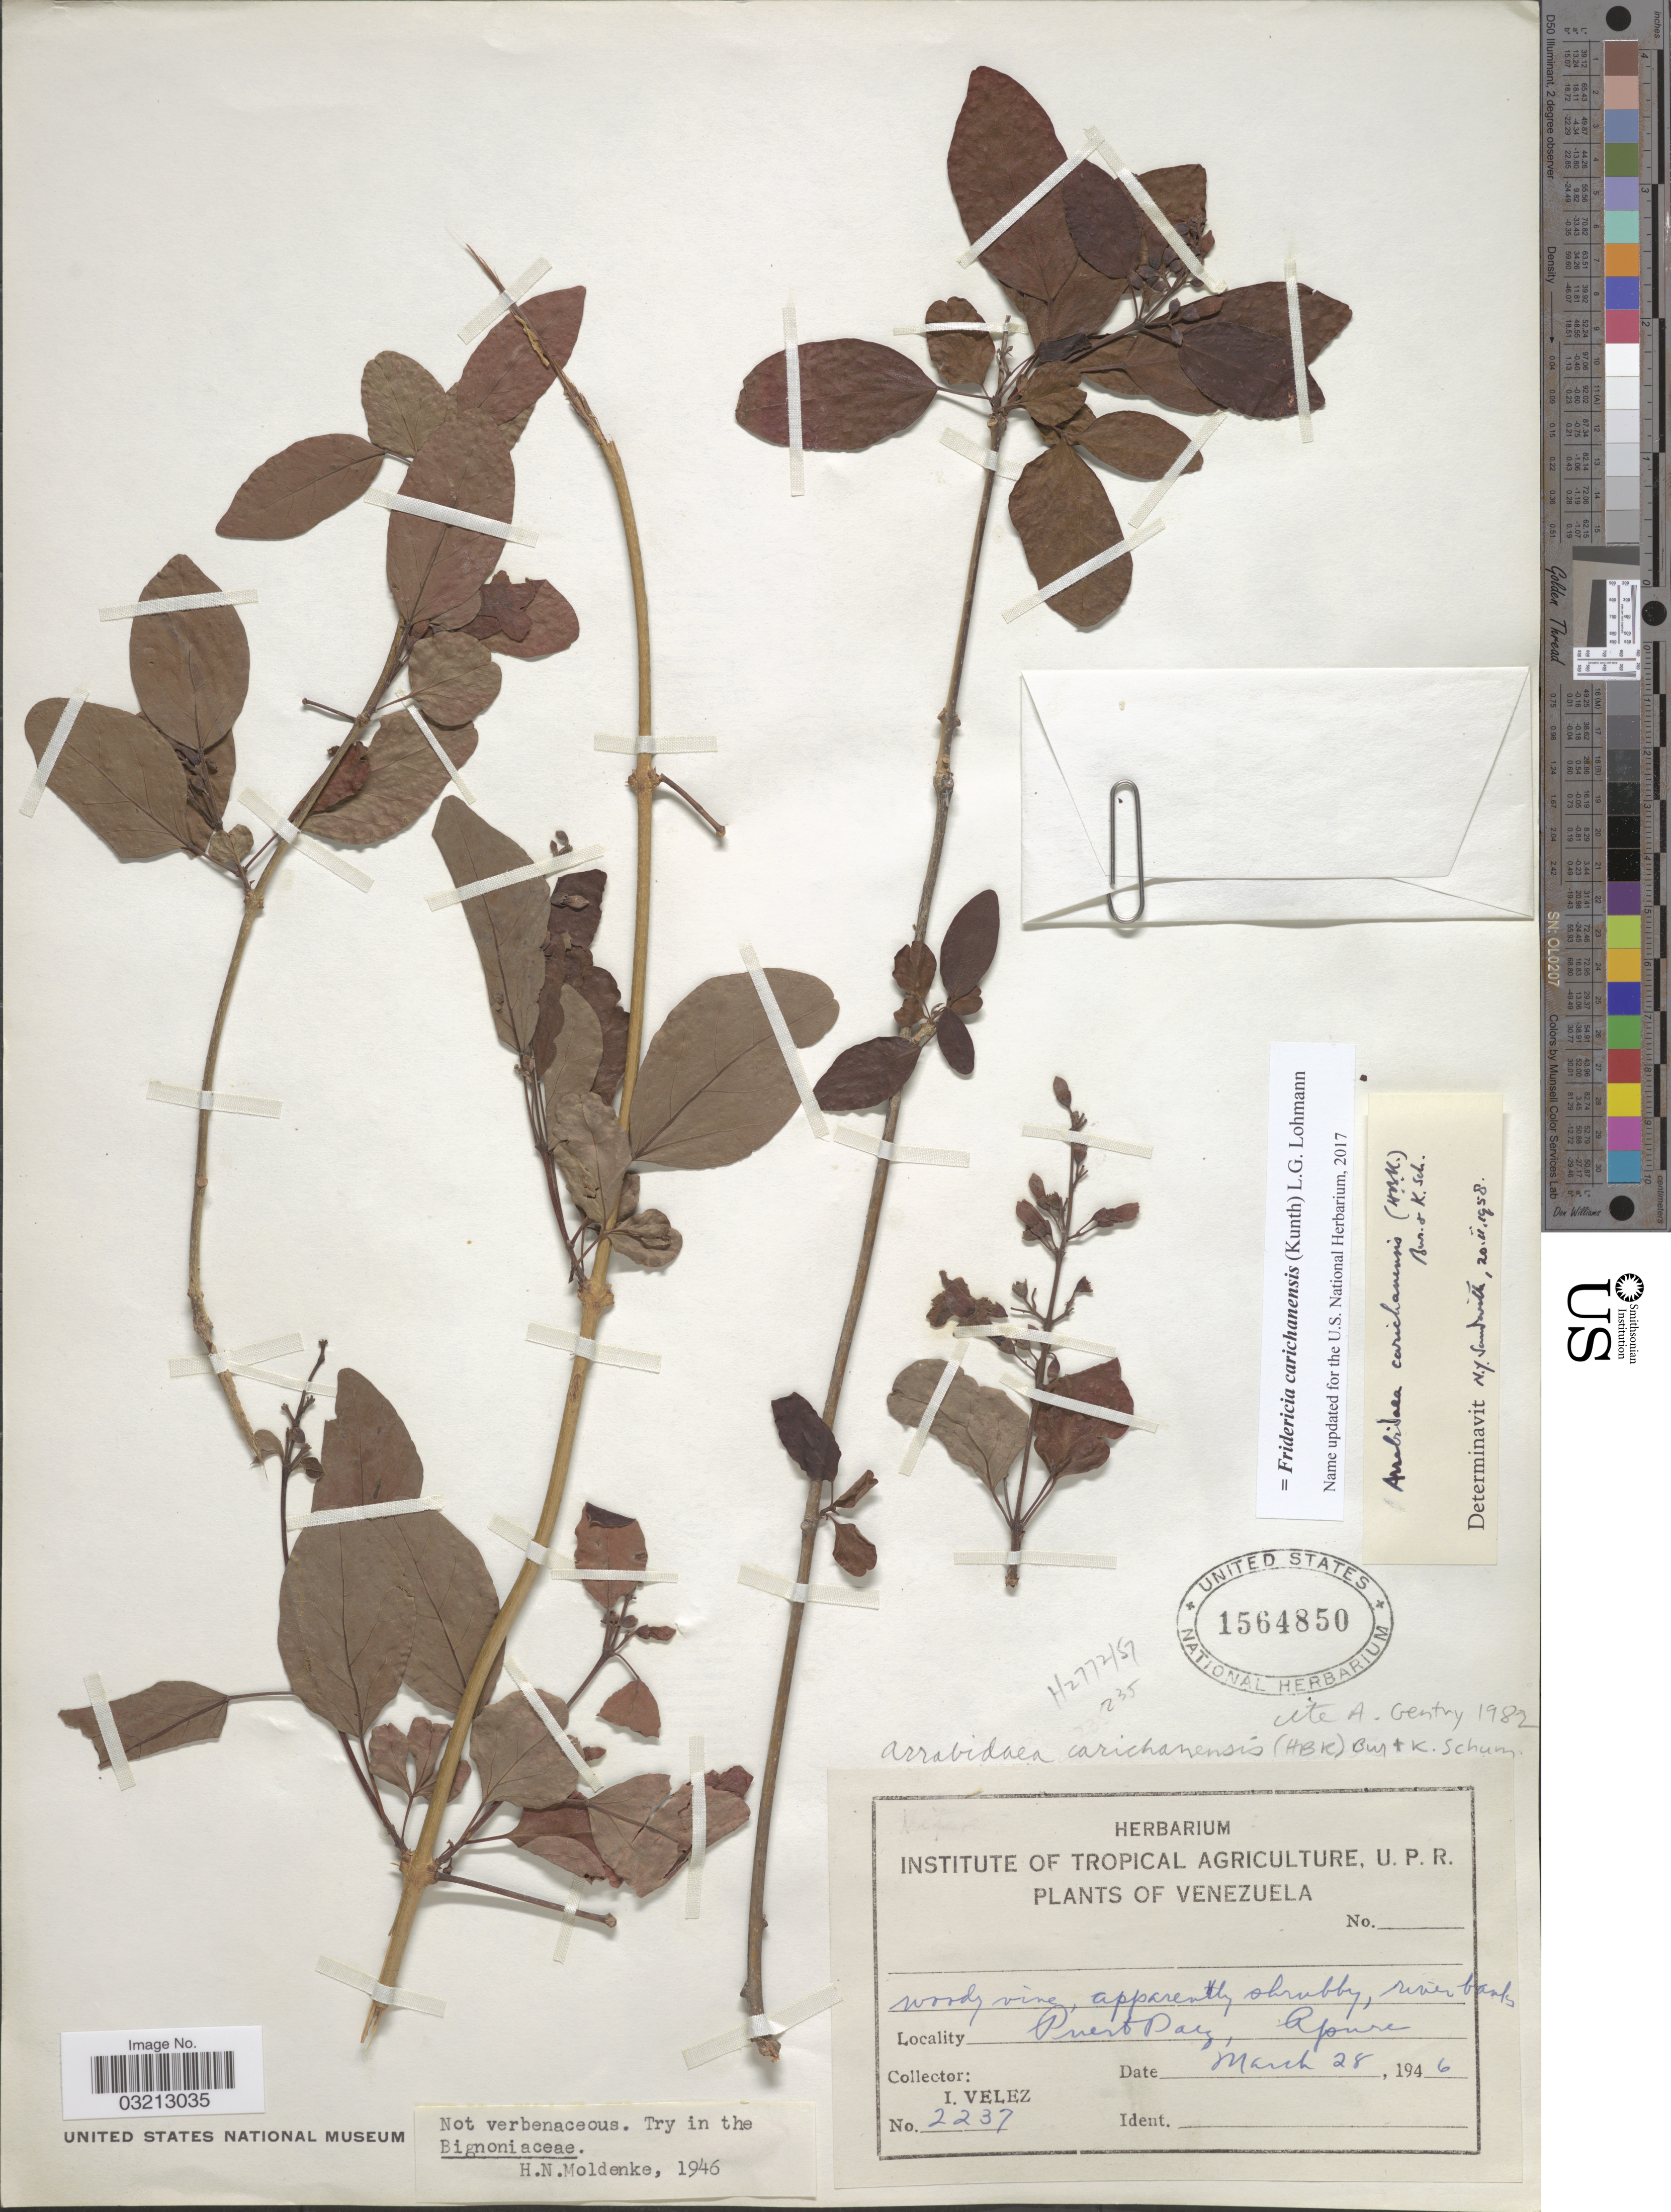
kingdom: Plantae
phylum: Tracheophyta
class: Magnoliopsida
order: Lamiales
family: Bignoniaceae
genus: Fridericia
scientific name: Fridericia carichanensis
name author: (Kunth) L.G. Lohmann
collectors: I. Velez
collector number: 2237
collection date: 1946-03-28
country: Venezuela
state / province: Apure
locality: Puerto Paez.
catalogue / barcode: US 1564850